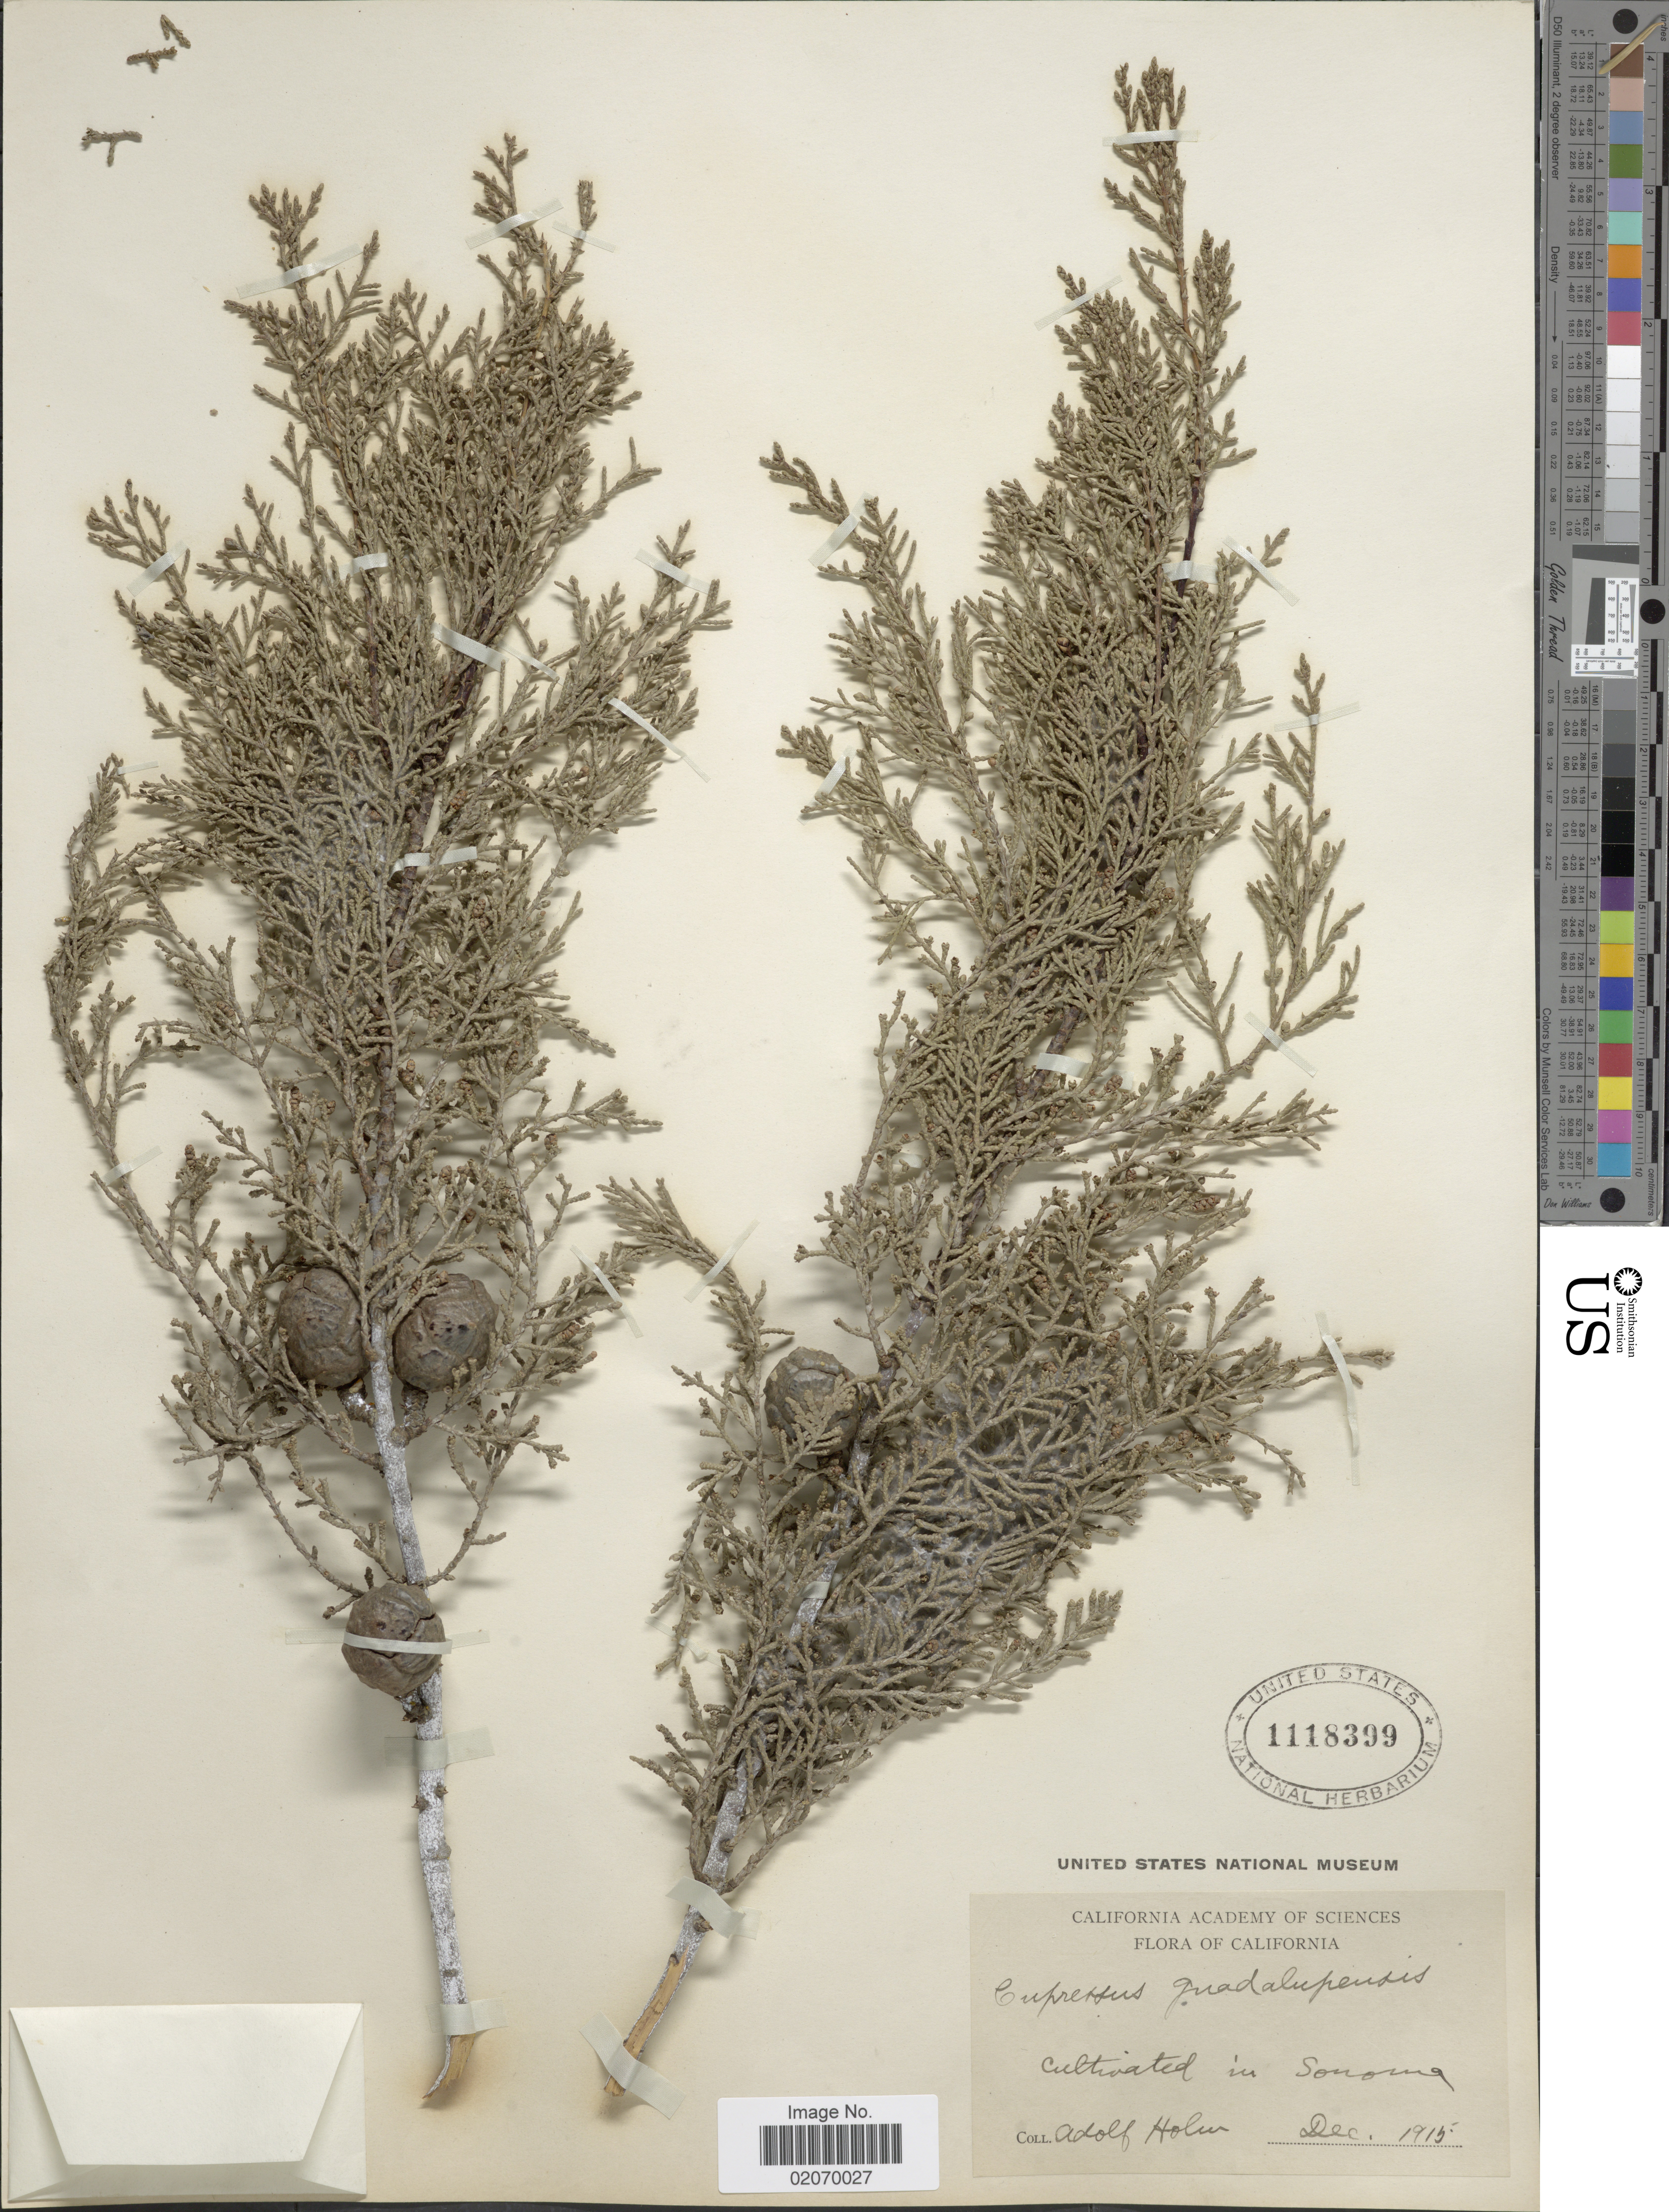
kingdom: Plantae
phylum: Tracheophyta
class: Pinopsida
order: Pinales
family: Cupressaceae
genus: Hesperocyparis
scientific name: Hesperocyparis guadalupensis (S. Watson) Bartel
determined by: (US) Smithsonian Institution - National Museum of Natural History - Department of Botany (UNITED STATES)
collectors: A. Holm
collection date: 1915-12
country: United States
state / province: California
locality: Sonoma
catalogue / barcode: US 1118399